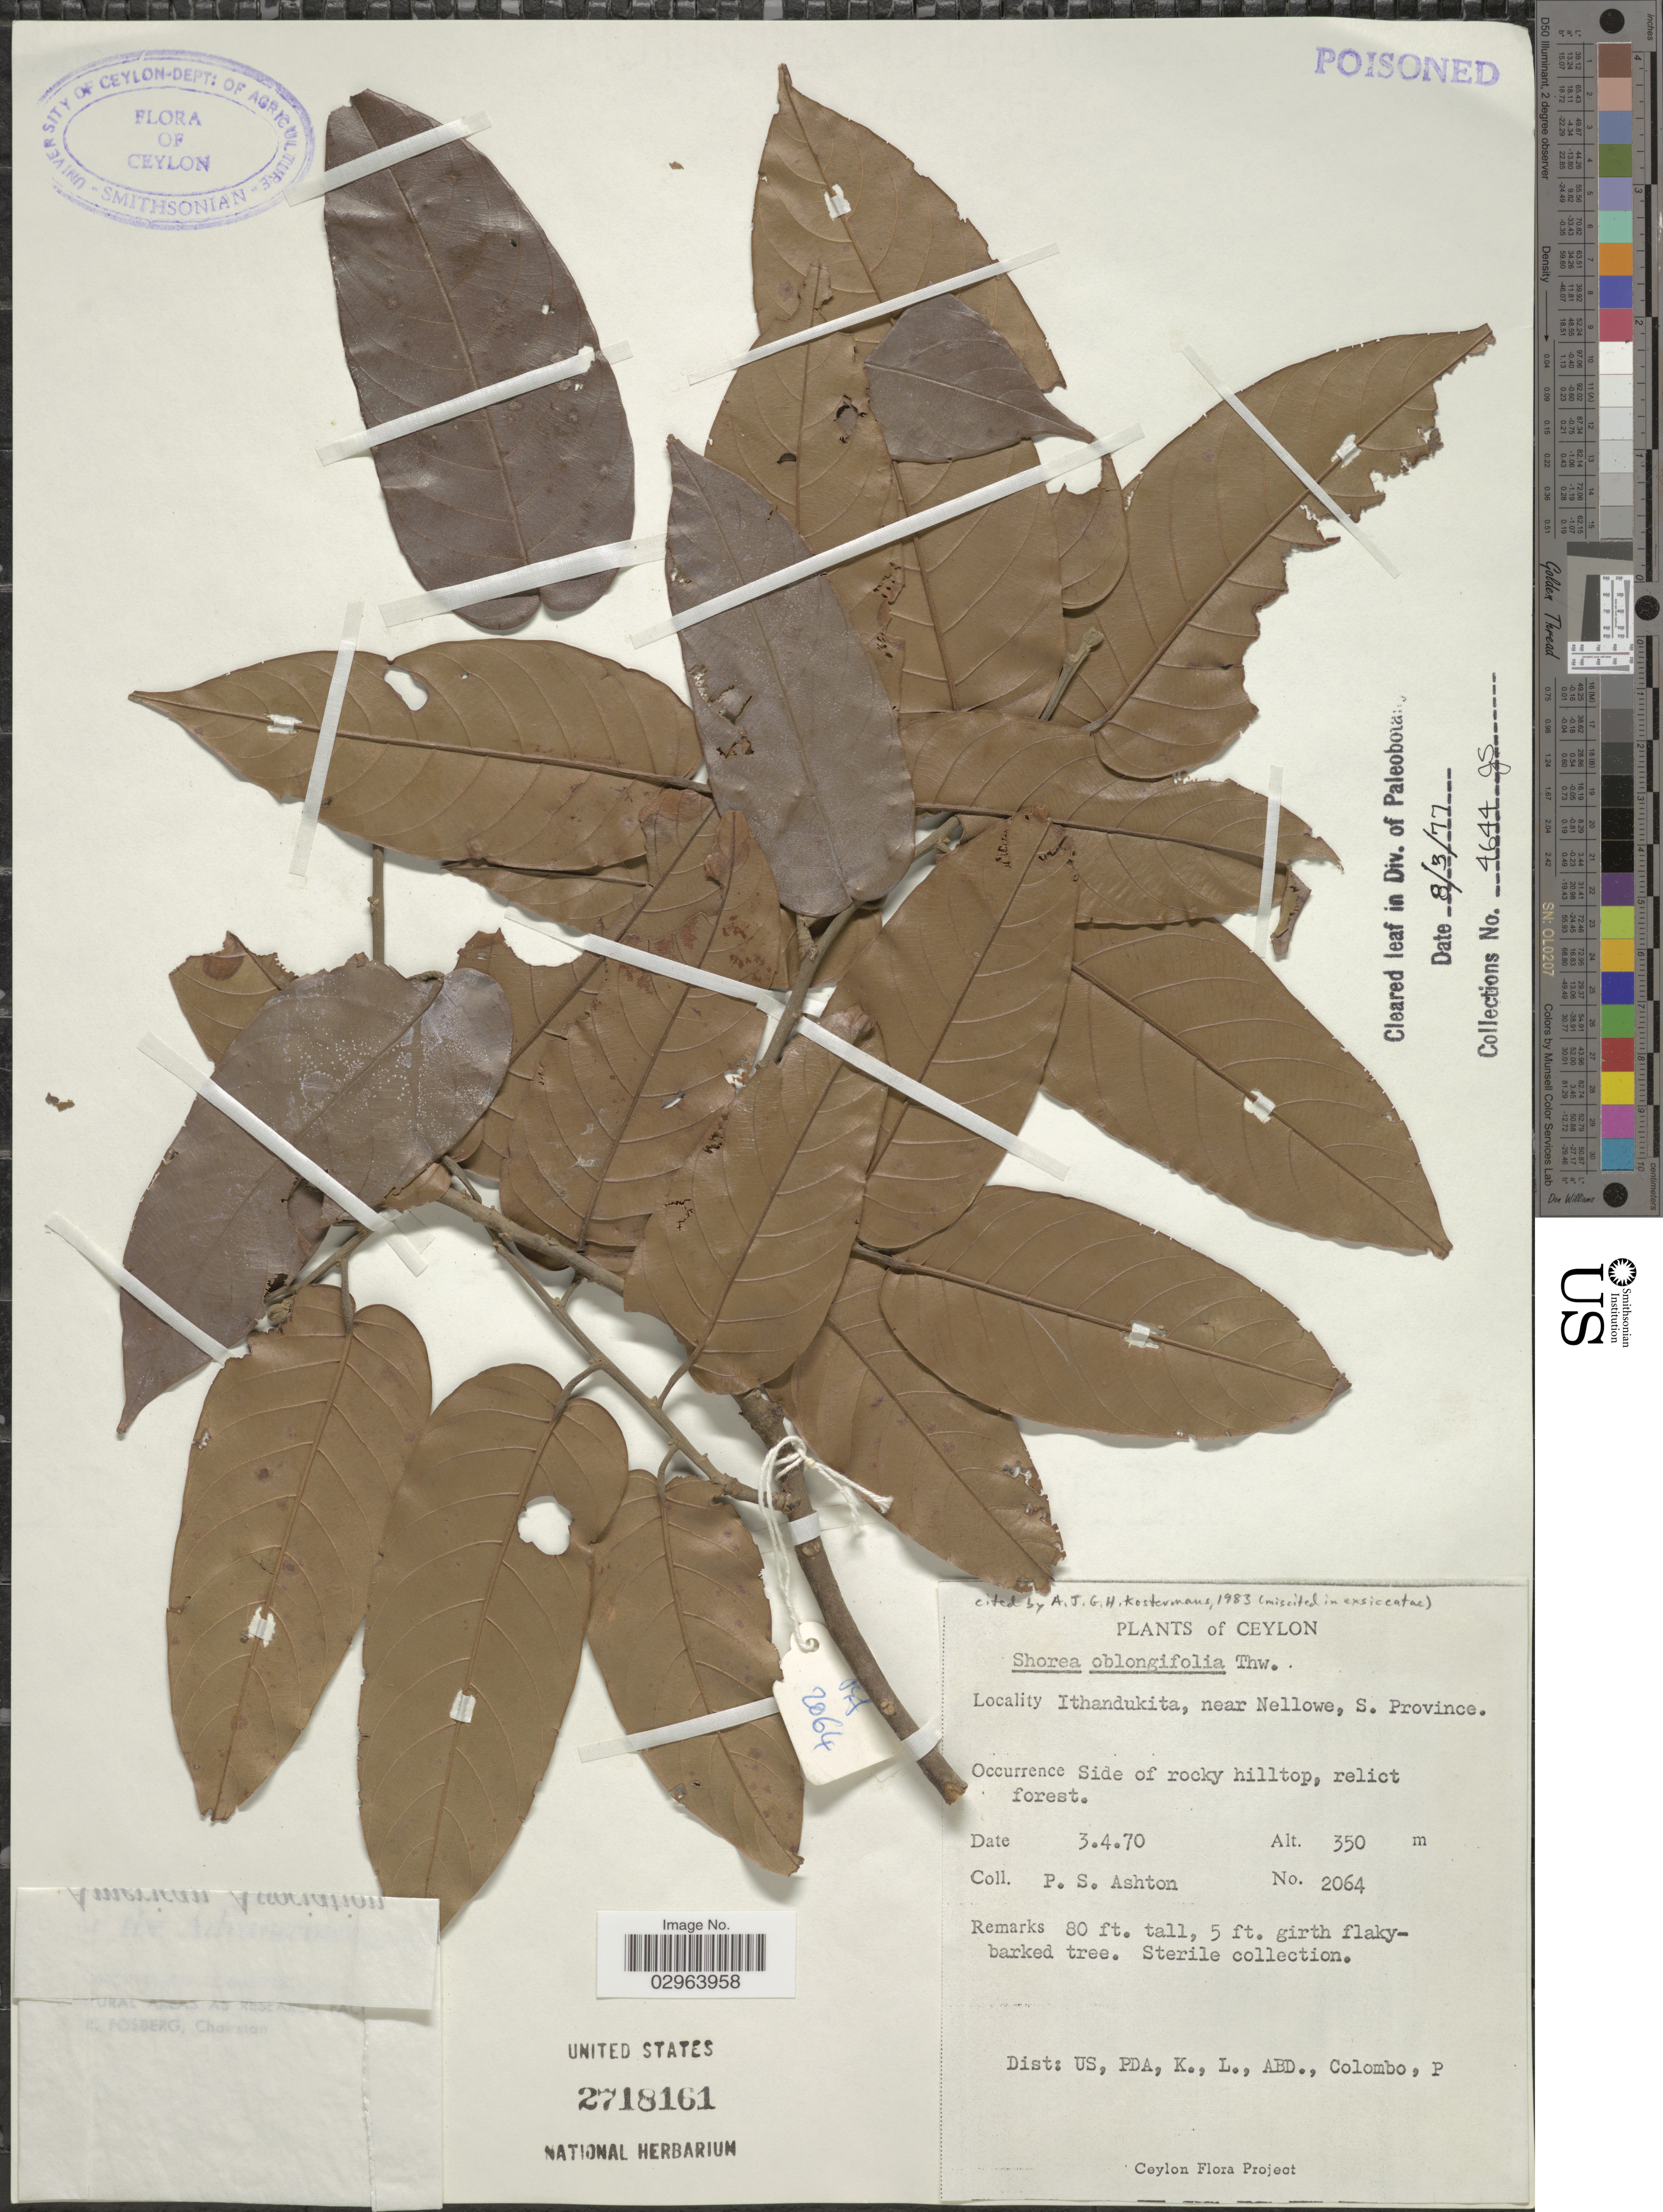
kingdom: Plantae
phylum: Tracheophyta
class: Magnoliopsida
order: Malvales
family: Dipterocarpaceae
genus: Shorea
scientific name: Shorea oblongifolia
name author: Thwaites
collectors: P. S. Ashton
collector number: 2064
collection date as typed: Transcribed d/m/y: 3/4/70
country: Sri Lanka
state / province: Southern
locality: Ceylon, Ithandukita. near Nellowe, S. Province.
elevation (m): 350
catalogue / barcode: US 2718161